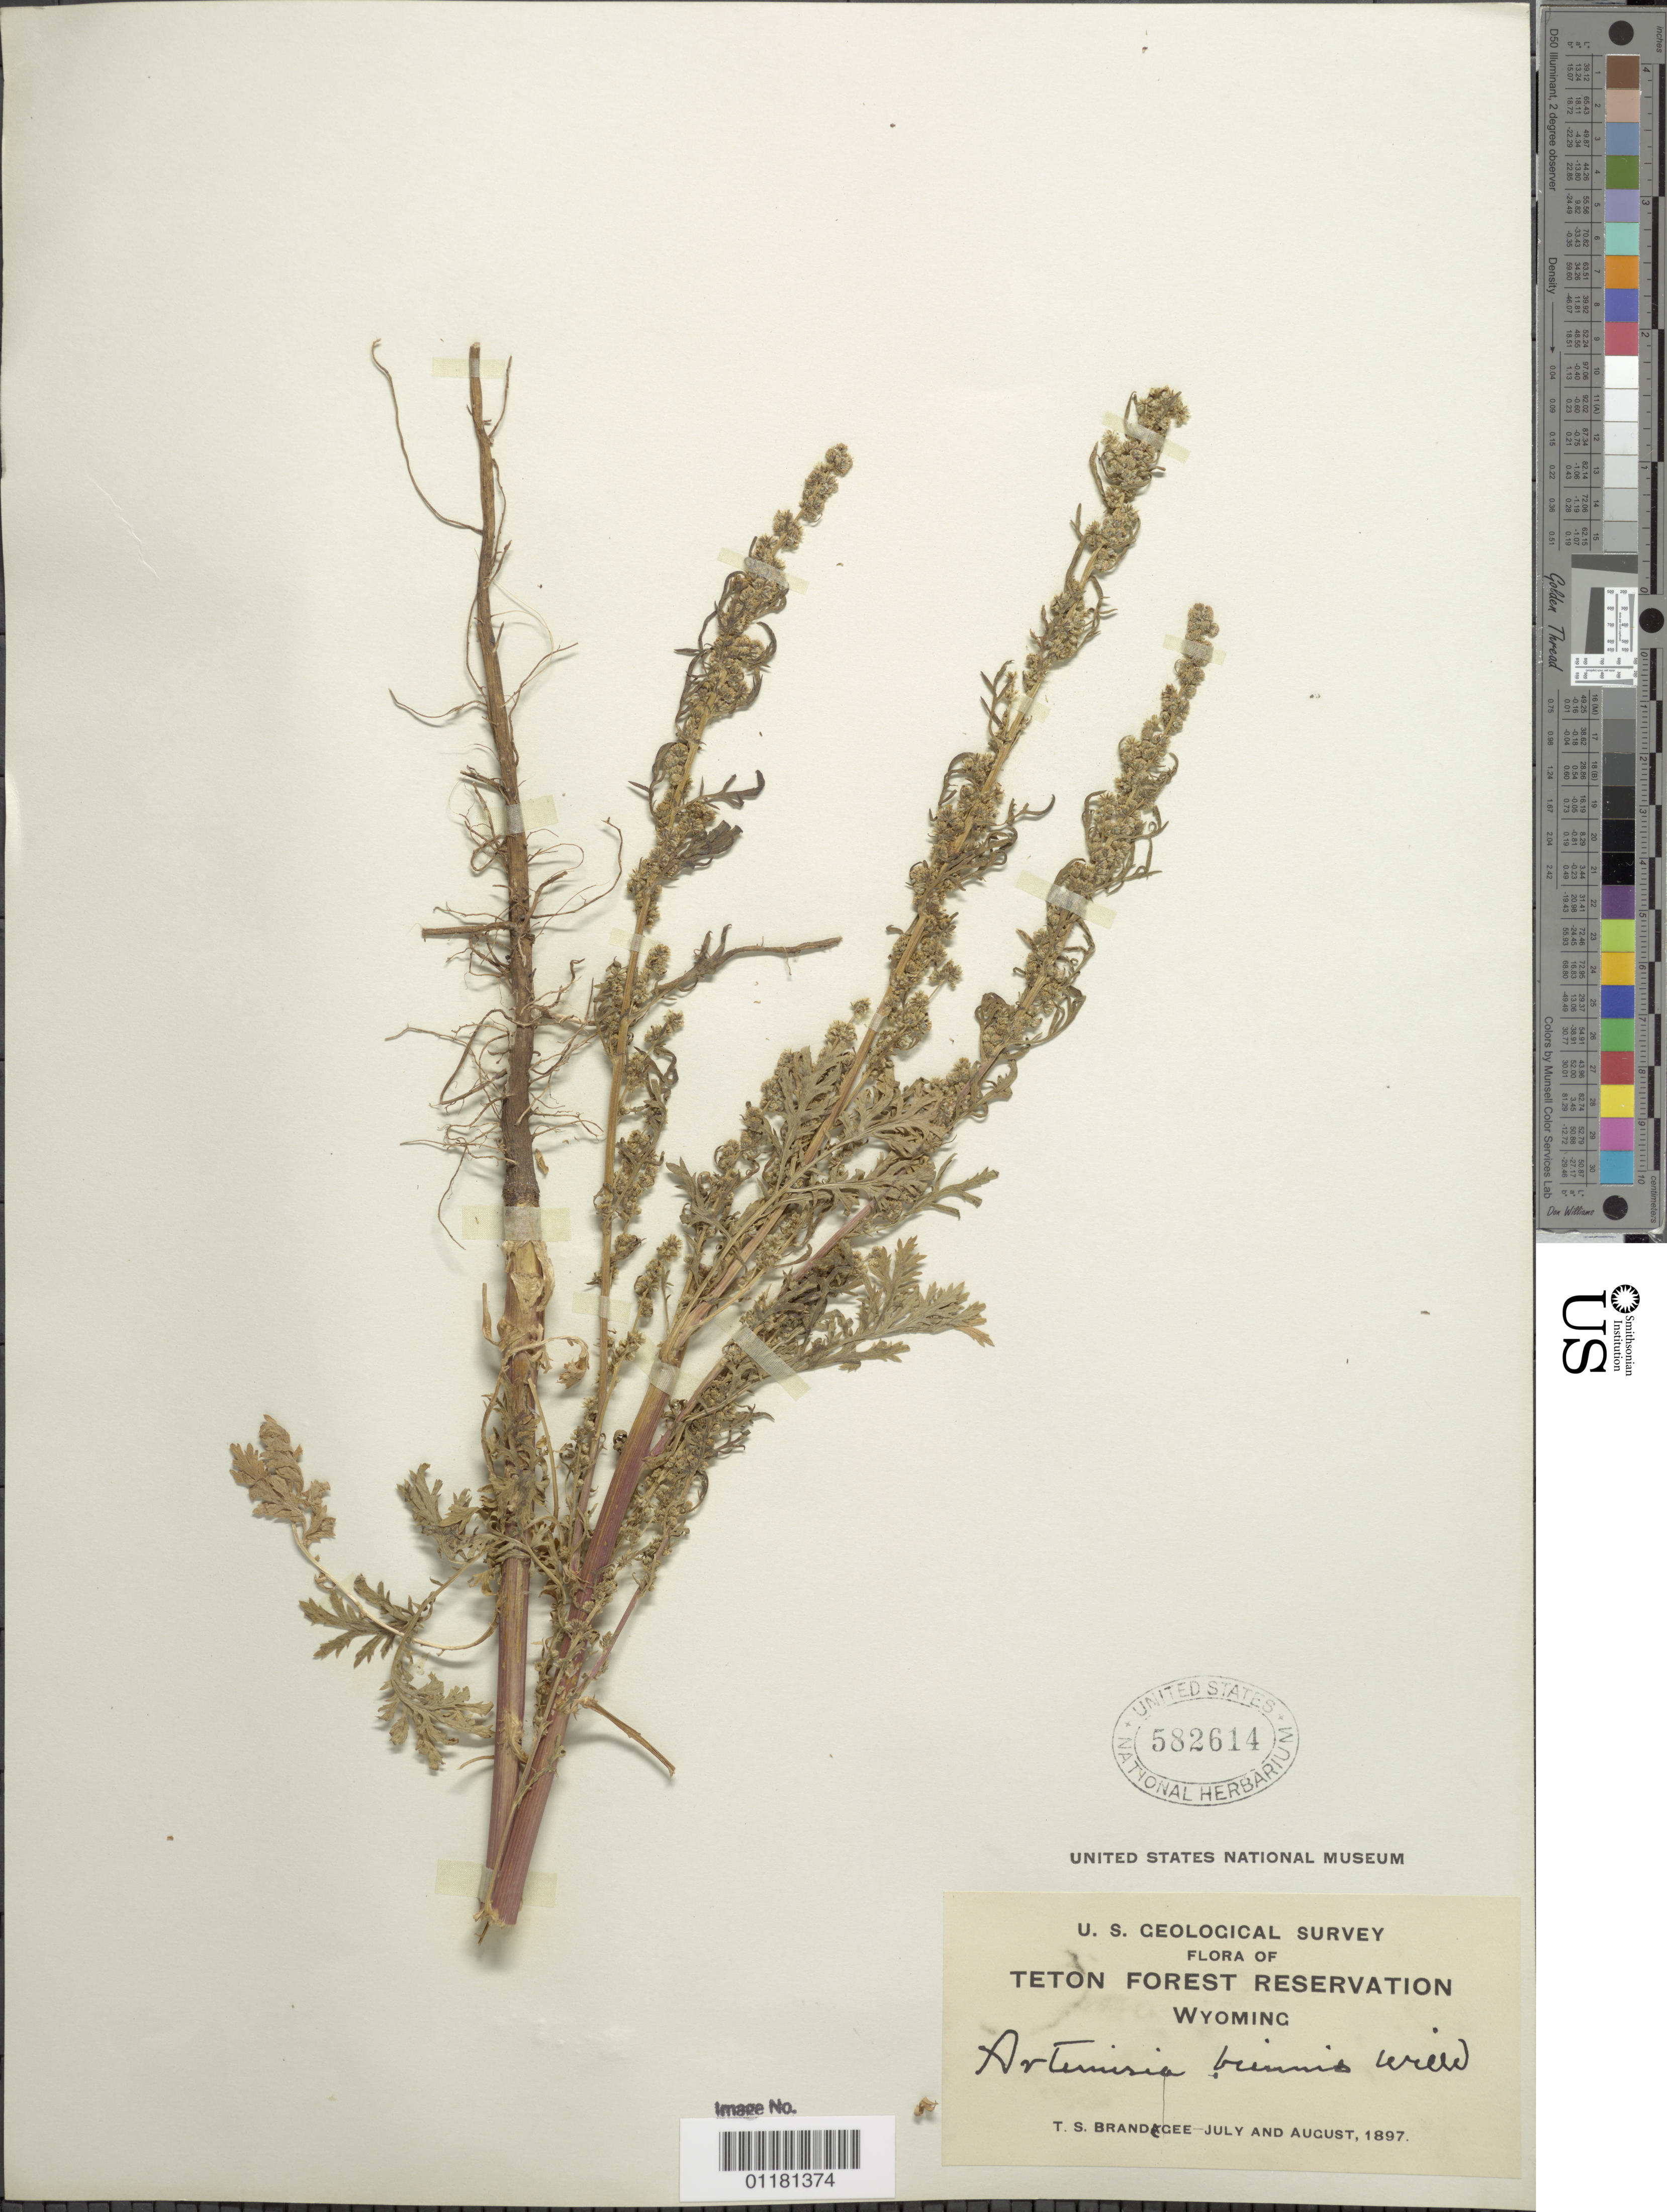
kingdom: Plantae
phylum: Tracheophyta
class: Magnoliopsida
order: Asterales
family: Asteraceae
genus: Artemisia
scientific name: Artemisia biennis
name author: Willd.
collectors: T. S. Brandegee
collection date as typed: Jul 1897 to -- Aug 1897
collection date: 1897-07/1897-08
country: United States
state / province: Wyoming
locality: Teton Forest Reservation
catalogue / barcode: US 582614